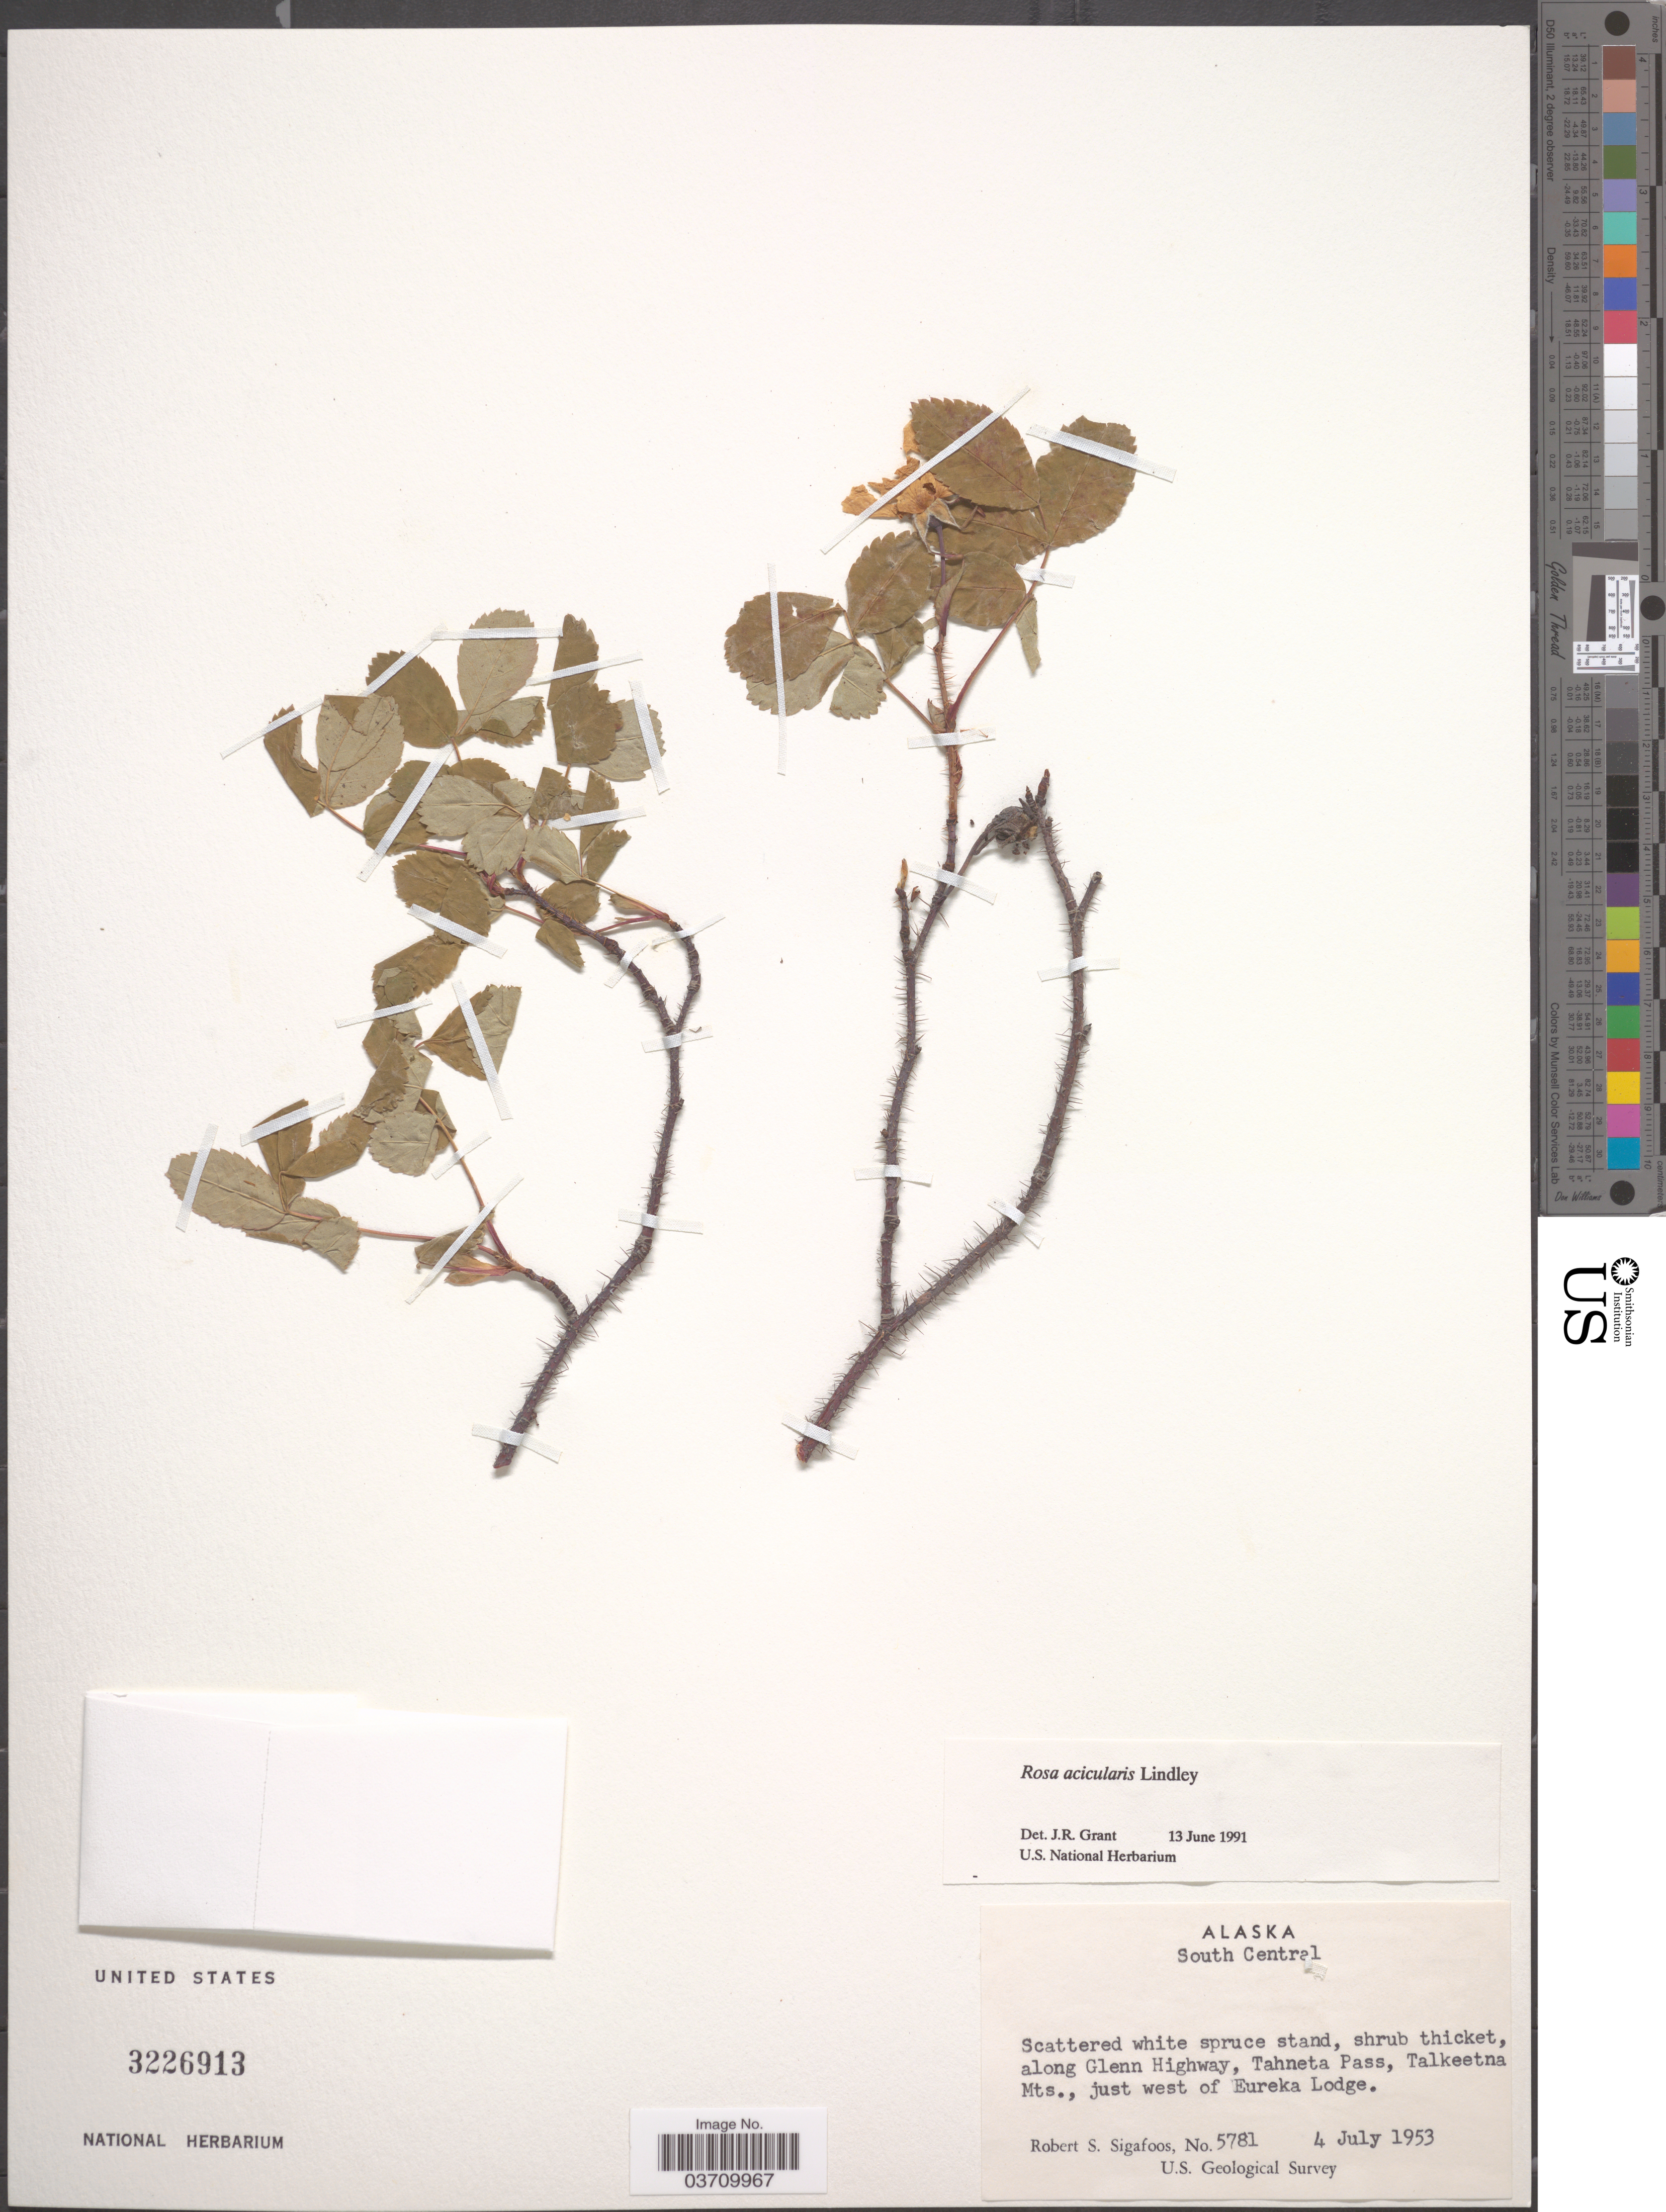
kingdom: Plantae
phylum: Tracheophyta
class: Magnoliopsida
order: Rosales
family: Rosaceae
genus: Rosa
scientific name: Rosa acicularis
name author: Lindl.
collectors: R. Sigafoos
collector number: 5781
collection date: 1953-07-04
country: United States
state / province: Alaska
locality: South Central. Along Glenn Highway, Tahneta Pass, Talkeetna Mts., just west of Eureka Lodge.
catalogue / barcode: US 3226913